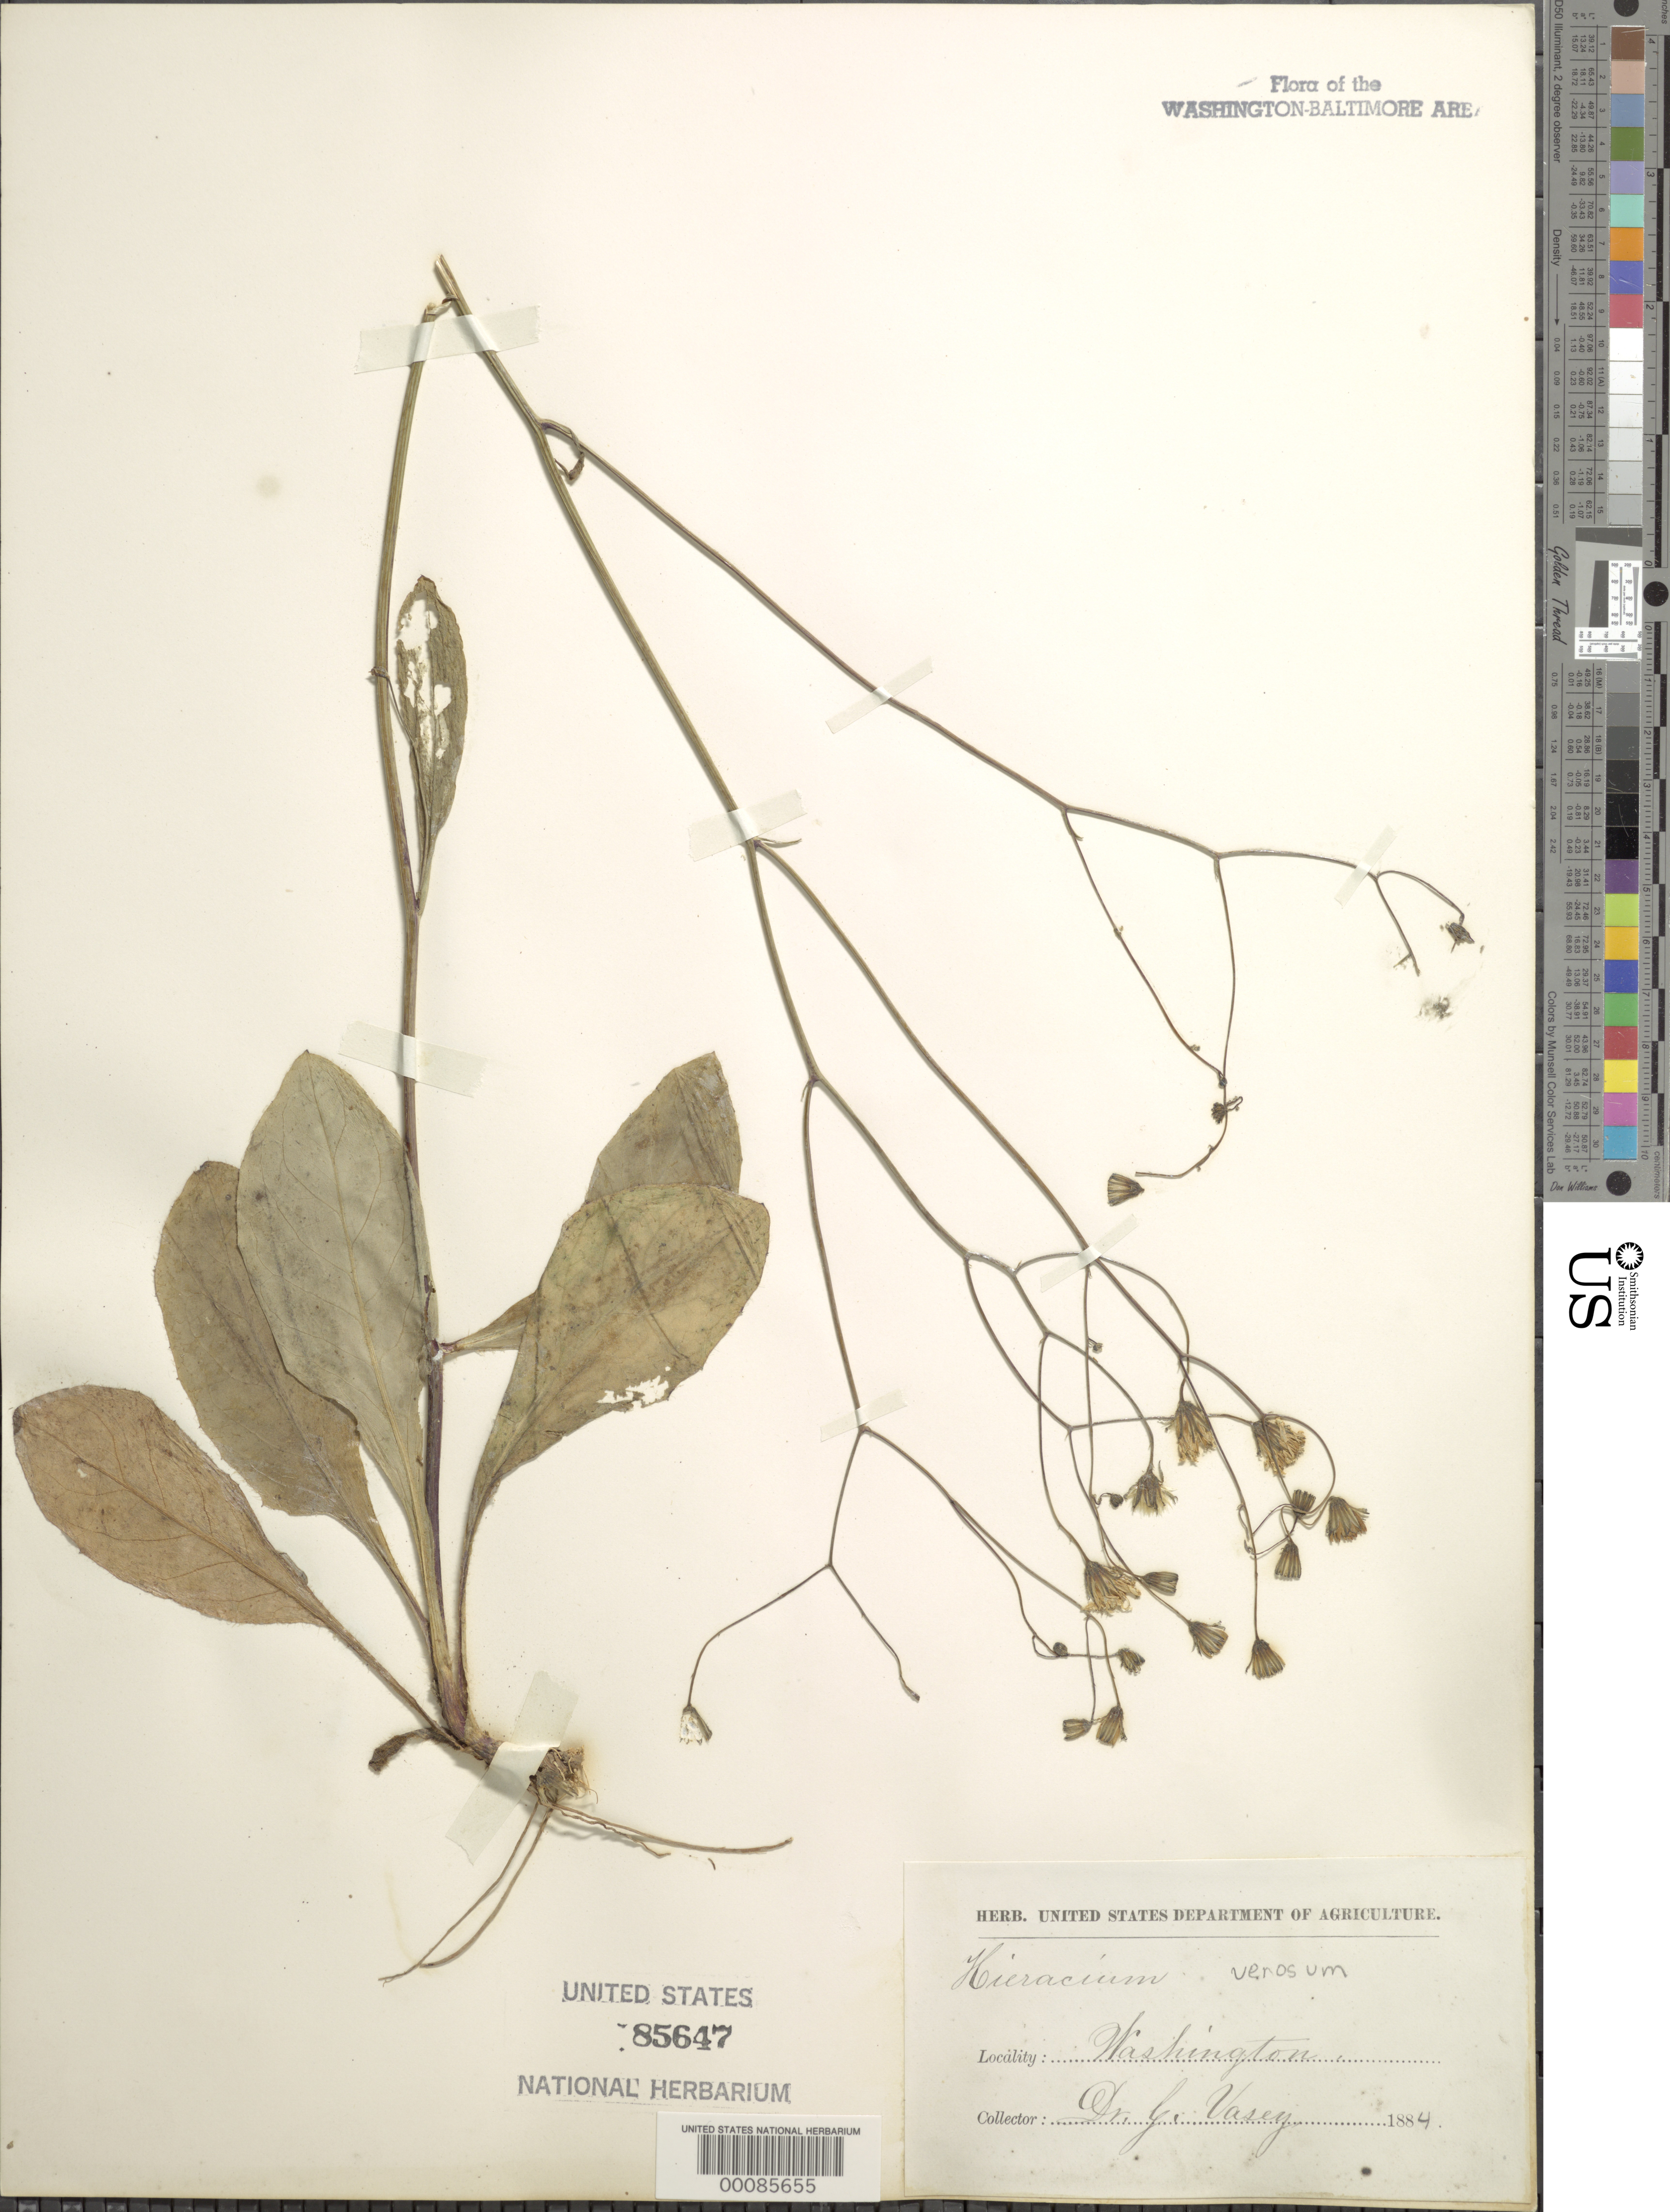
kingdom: Plantae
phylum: Tracheophyta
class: Magnoliopsida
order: Asterales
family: Asteraceae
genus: Hieracium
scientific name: Hieracium venosum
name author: L.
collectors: G. Vasey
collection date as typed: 1884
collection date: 1884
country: United States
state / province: District of Columbia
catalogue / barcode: US 85647